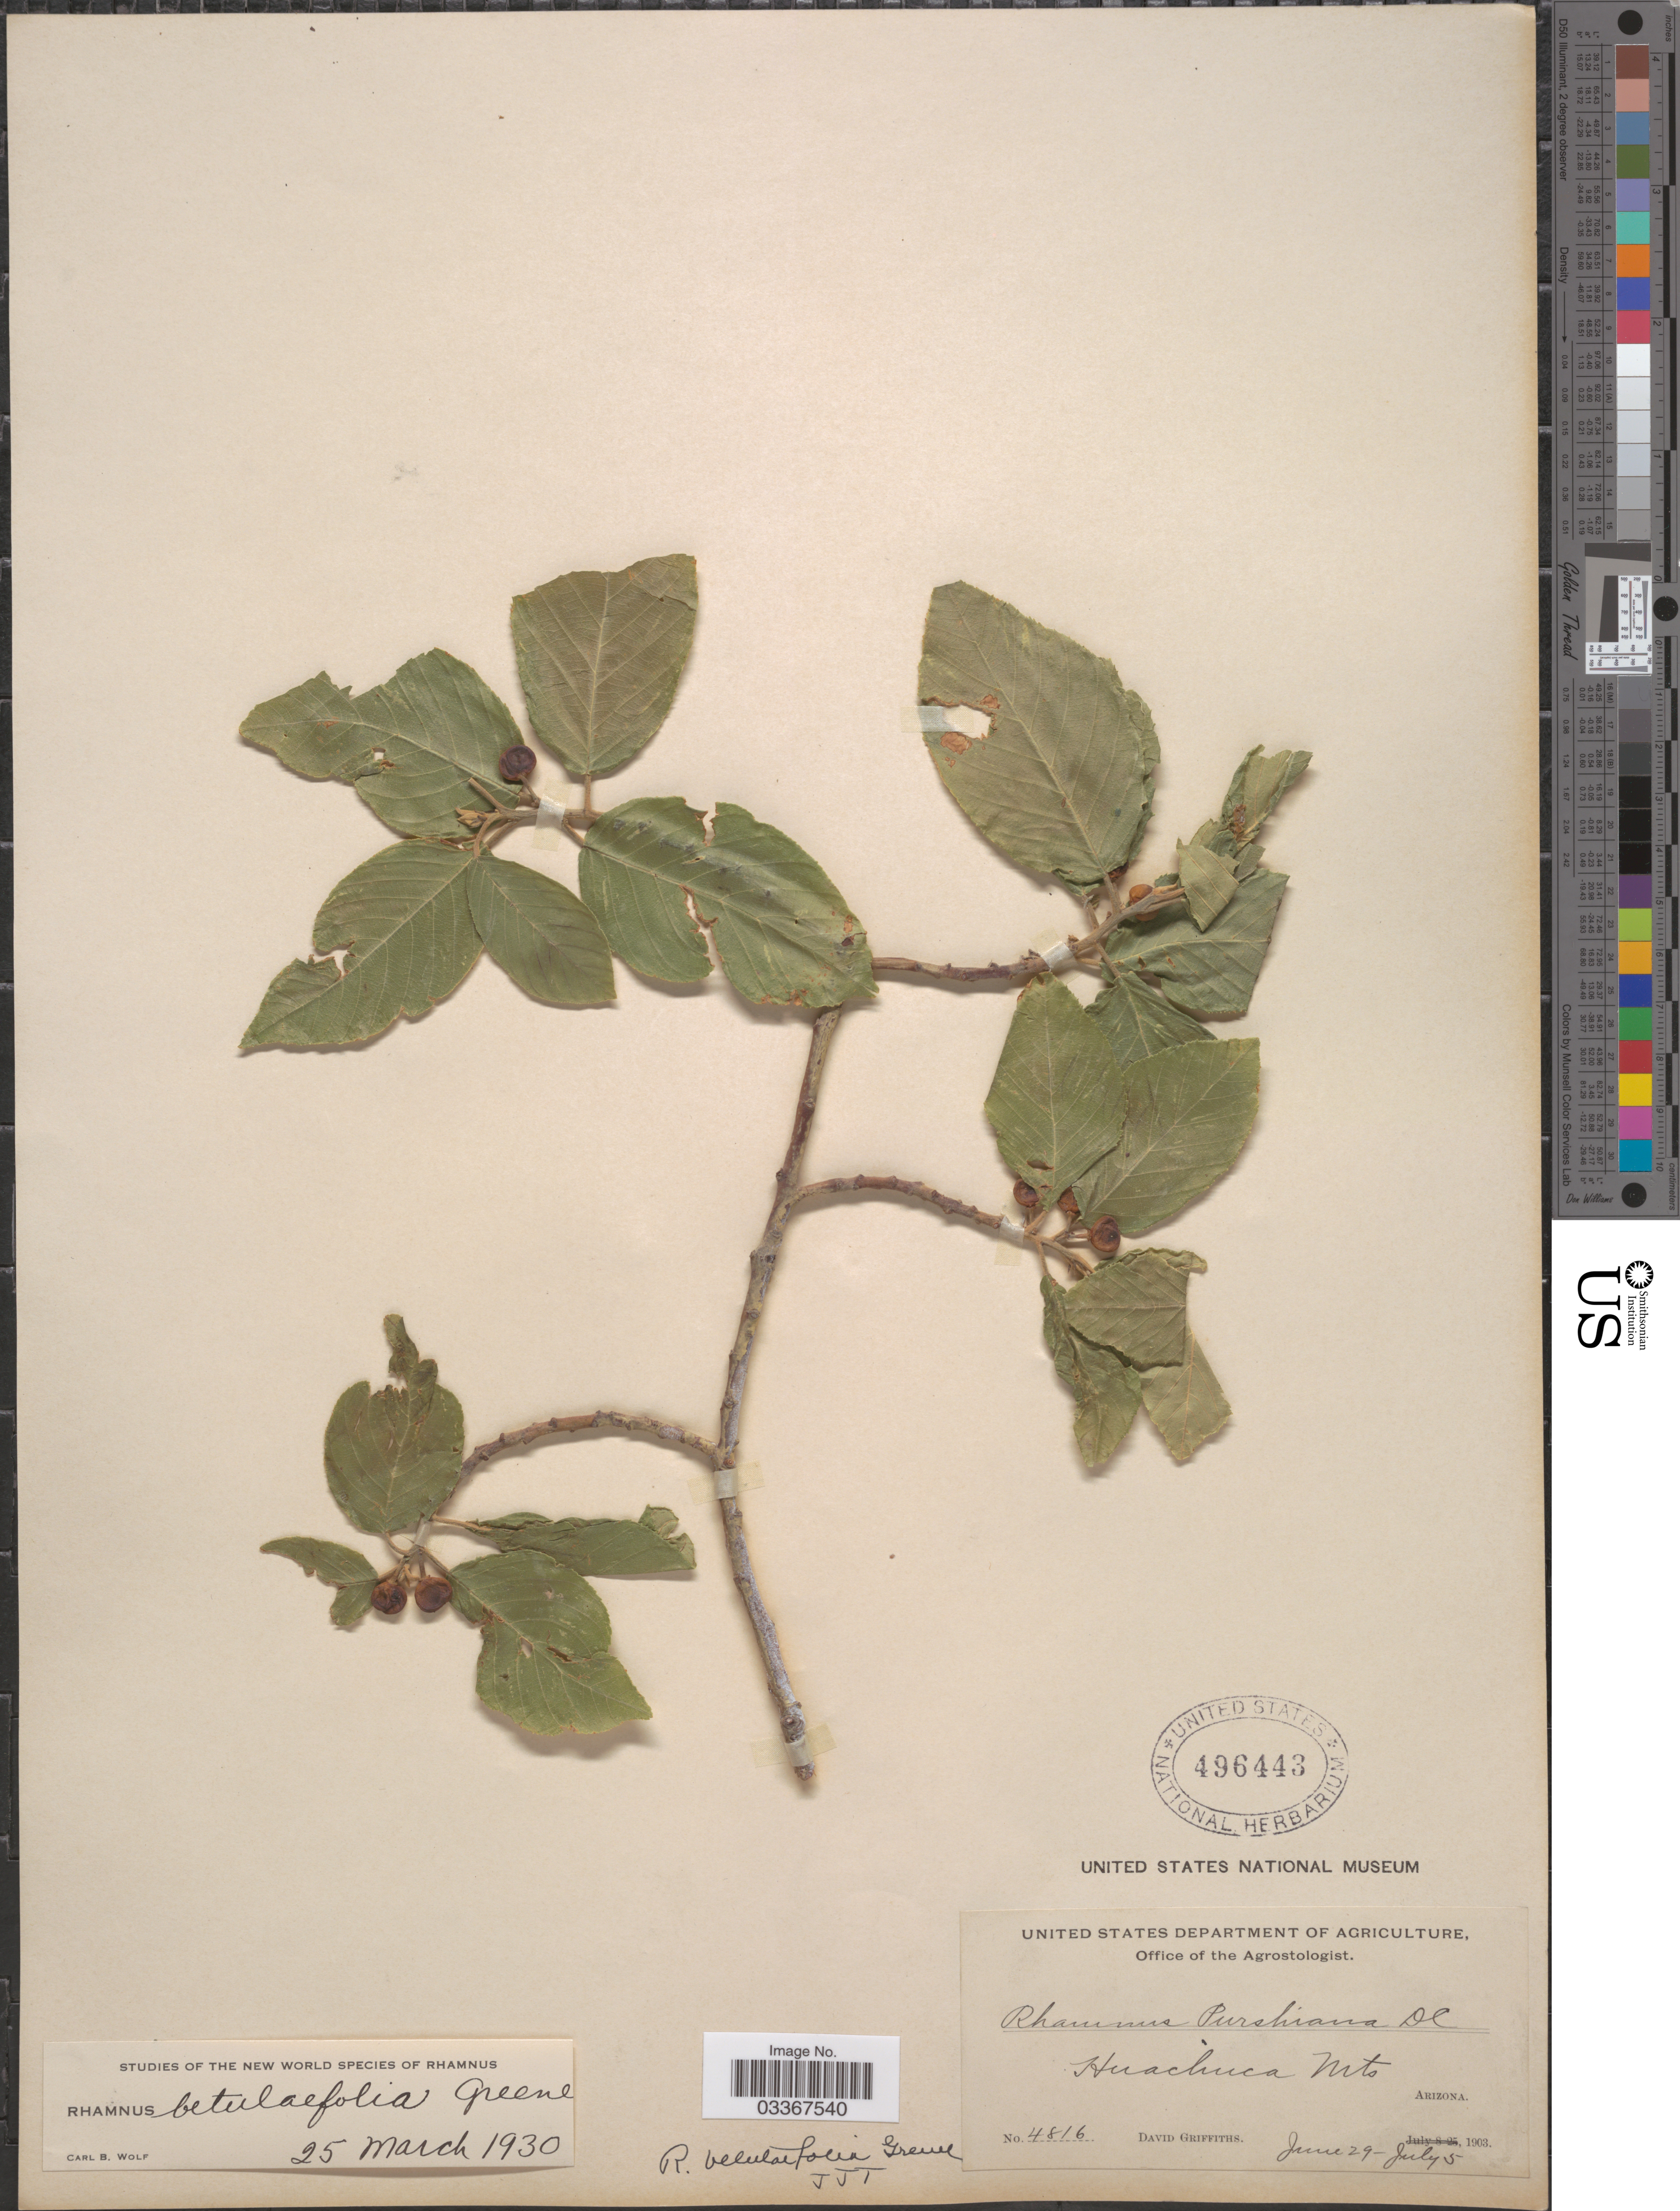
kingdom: Plantae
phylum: Tracheophyta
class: Magnoliopsida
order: Rosales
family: Rhamnaceae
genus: Frangula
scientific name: Frangula betulifolia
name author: (Greene) Grubov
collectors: D. Griffiths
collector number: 4816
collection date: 1903-06-29/1903-07-05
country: United States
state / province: Arizona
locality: Huachuca Mts.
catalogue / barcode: US 496443